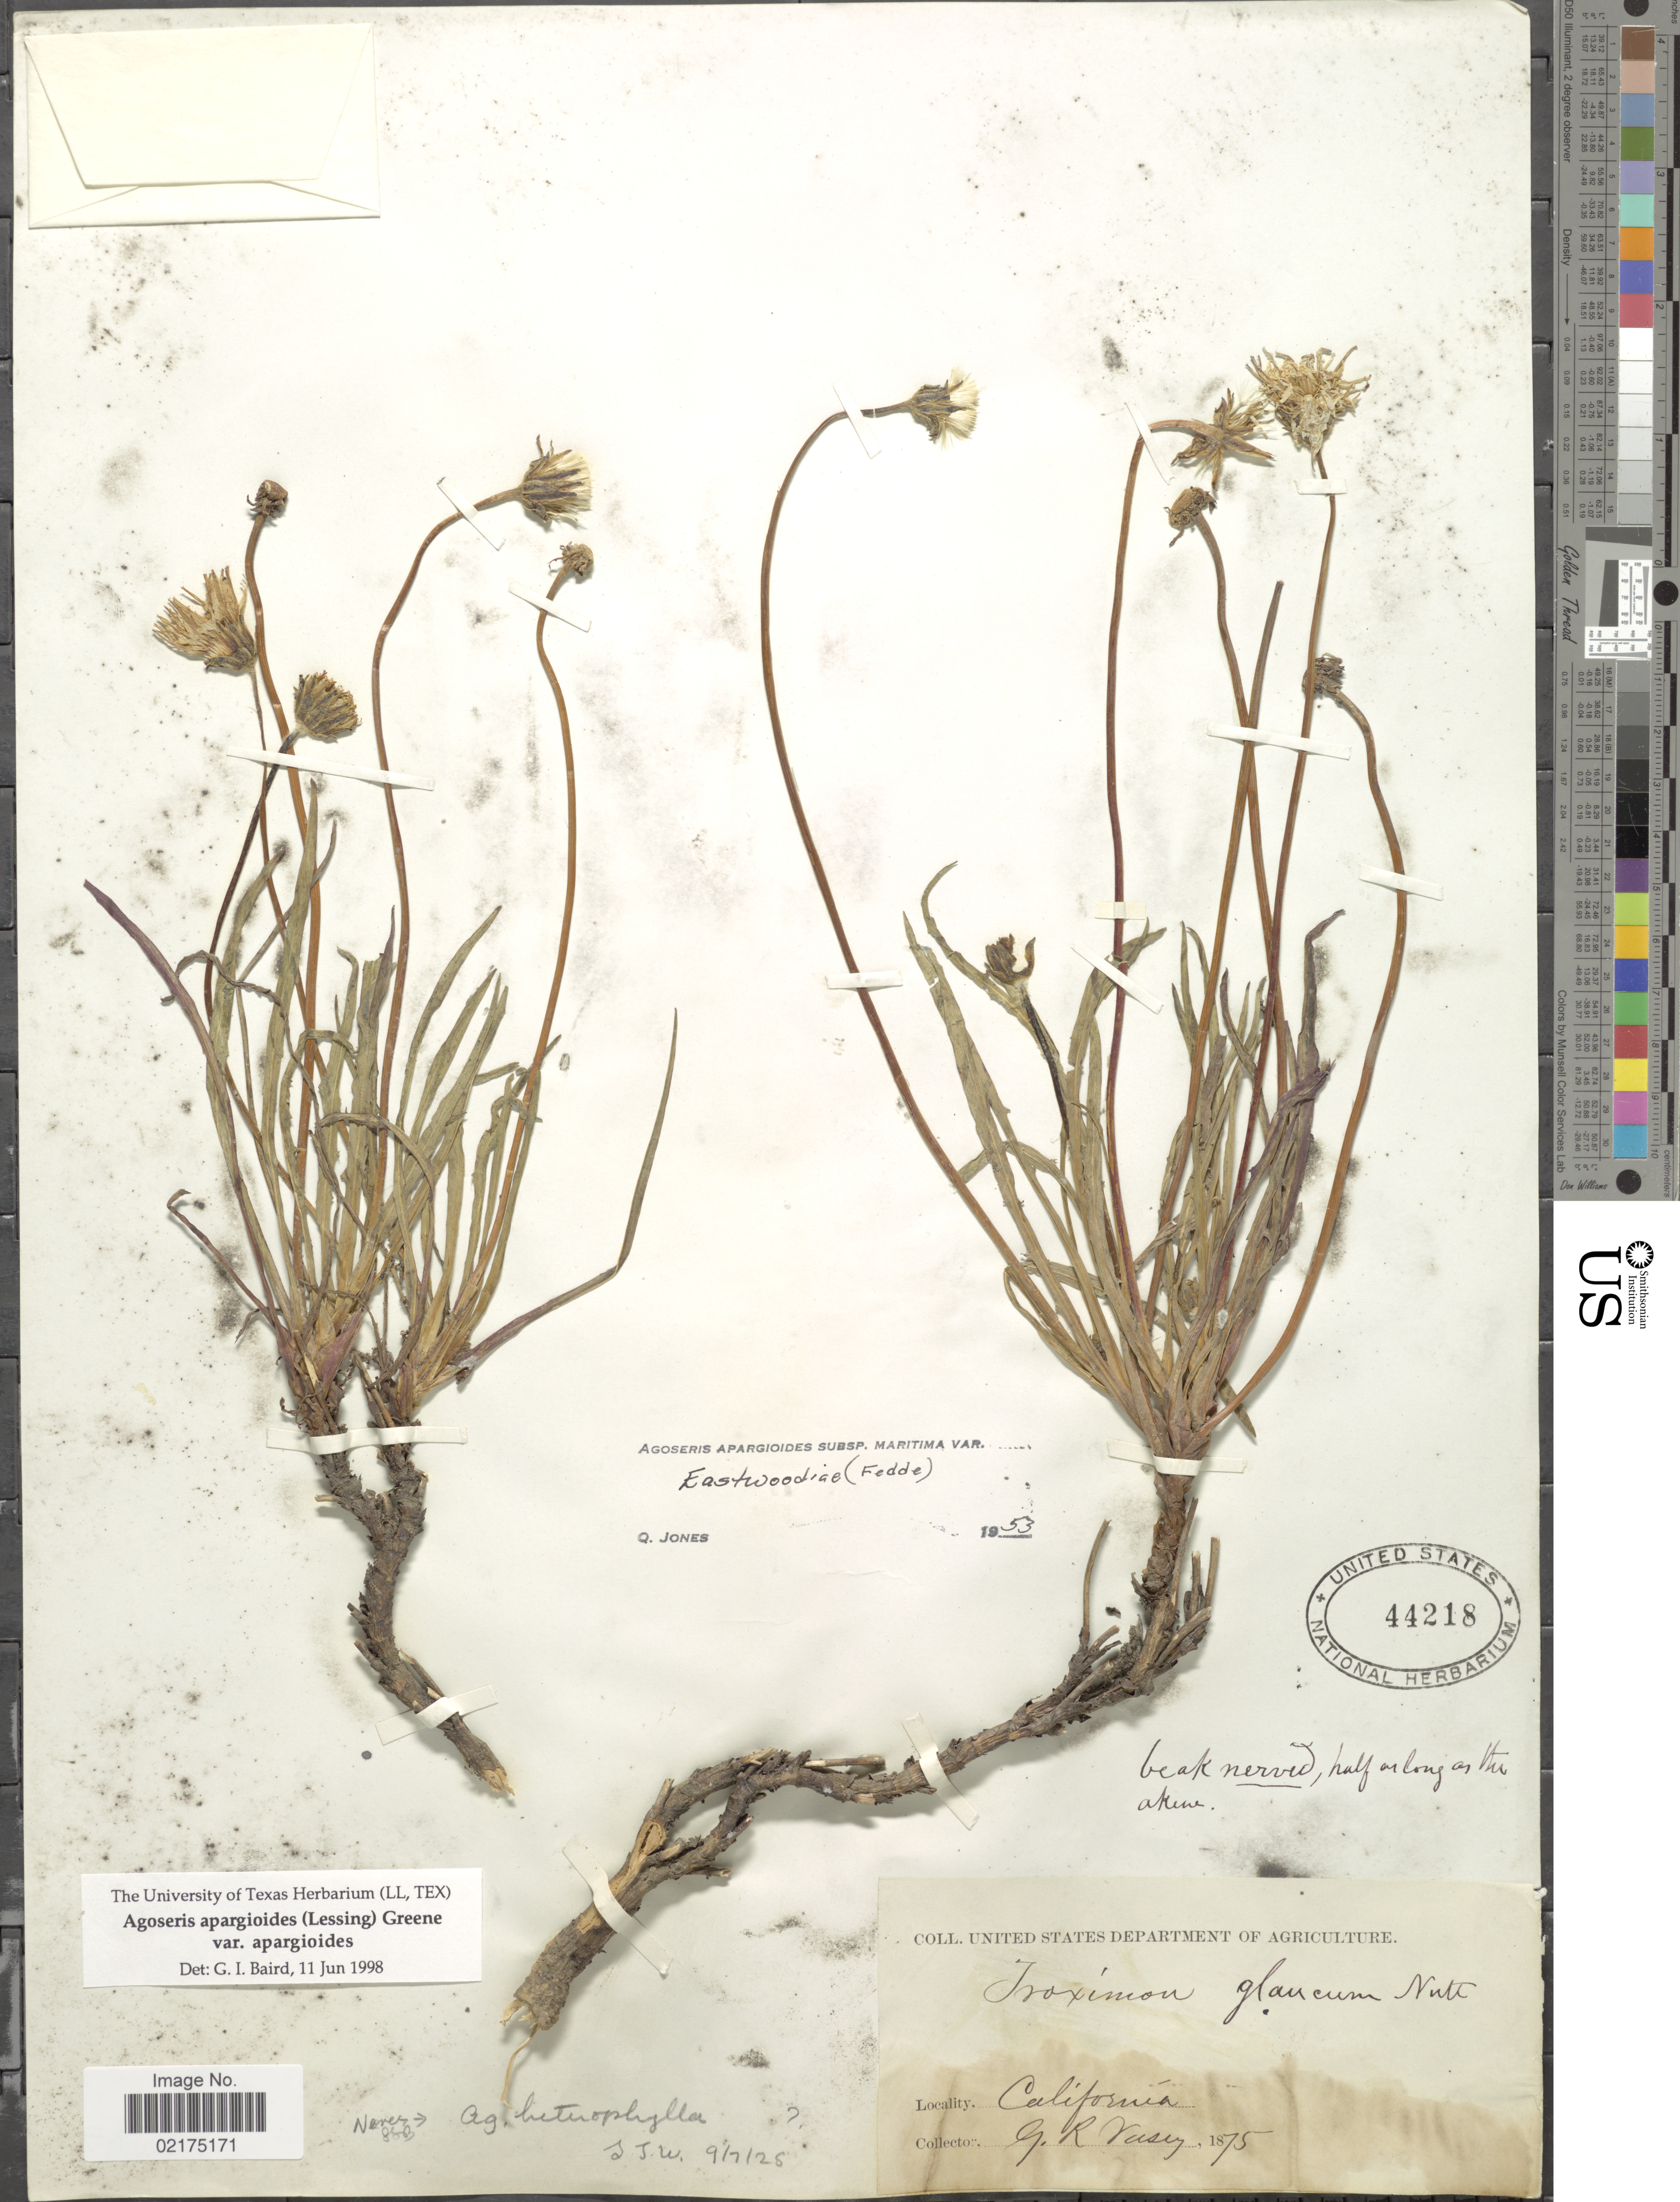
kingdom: Plantae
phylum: Tracheophyta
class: Magnoliopsida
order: Asterales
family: Asteraceae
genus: Agoseris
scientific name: Agoseris apargioides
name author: (Less.) Greene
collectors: G. R. Vasey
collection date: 1875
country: United States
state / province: California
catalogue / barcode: US 44218